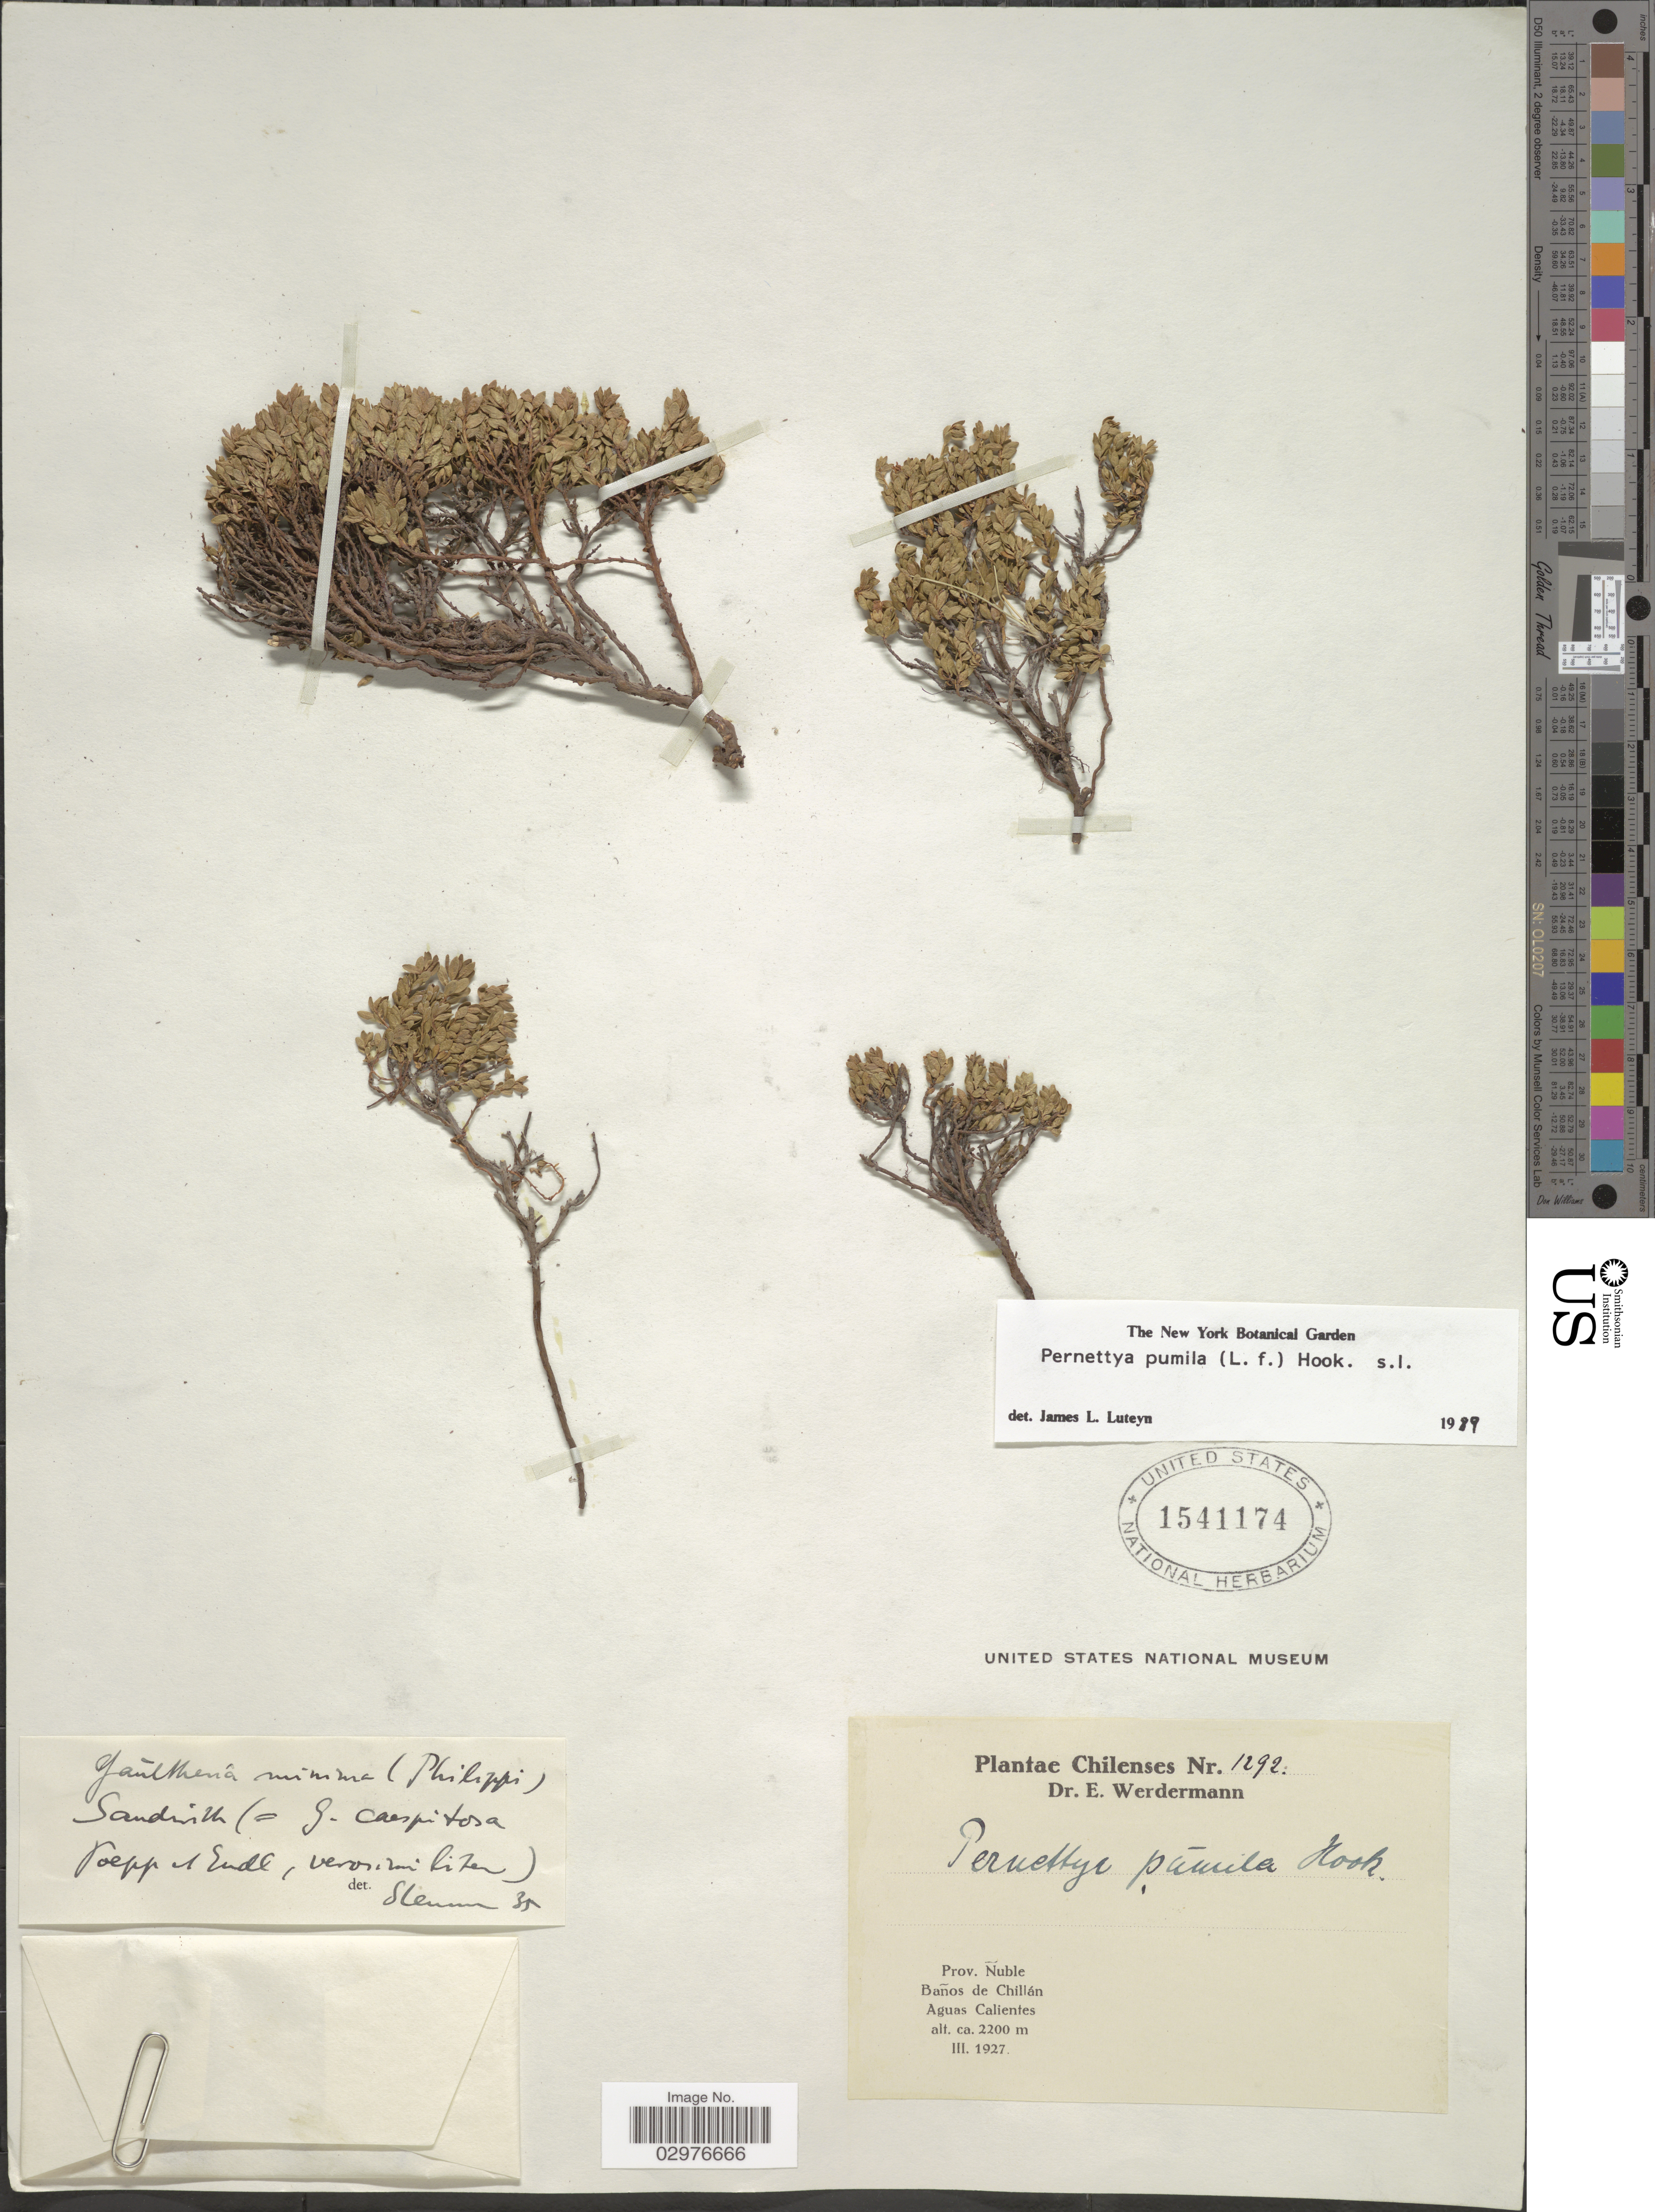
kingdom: Plantae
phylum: Tracheophyta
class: Magnoliopsida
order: Ericales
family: Ericaceae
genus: Gaultheria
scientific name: Gaultheria pumila var. pumila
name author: (L. f.) D.J. Middleton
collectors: E. Werdermann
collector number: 1292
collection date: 1927-03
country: Chile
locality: Prov. Ñuble. Baños de Chillán. Aguas Calientes.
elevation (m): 2200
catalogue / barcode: US 1541174